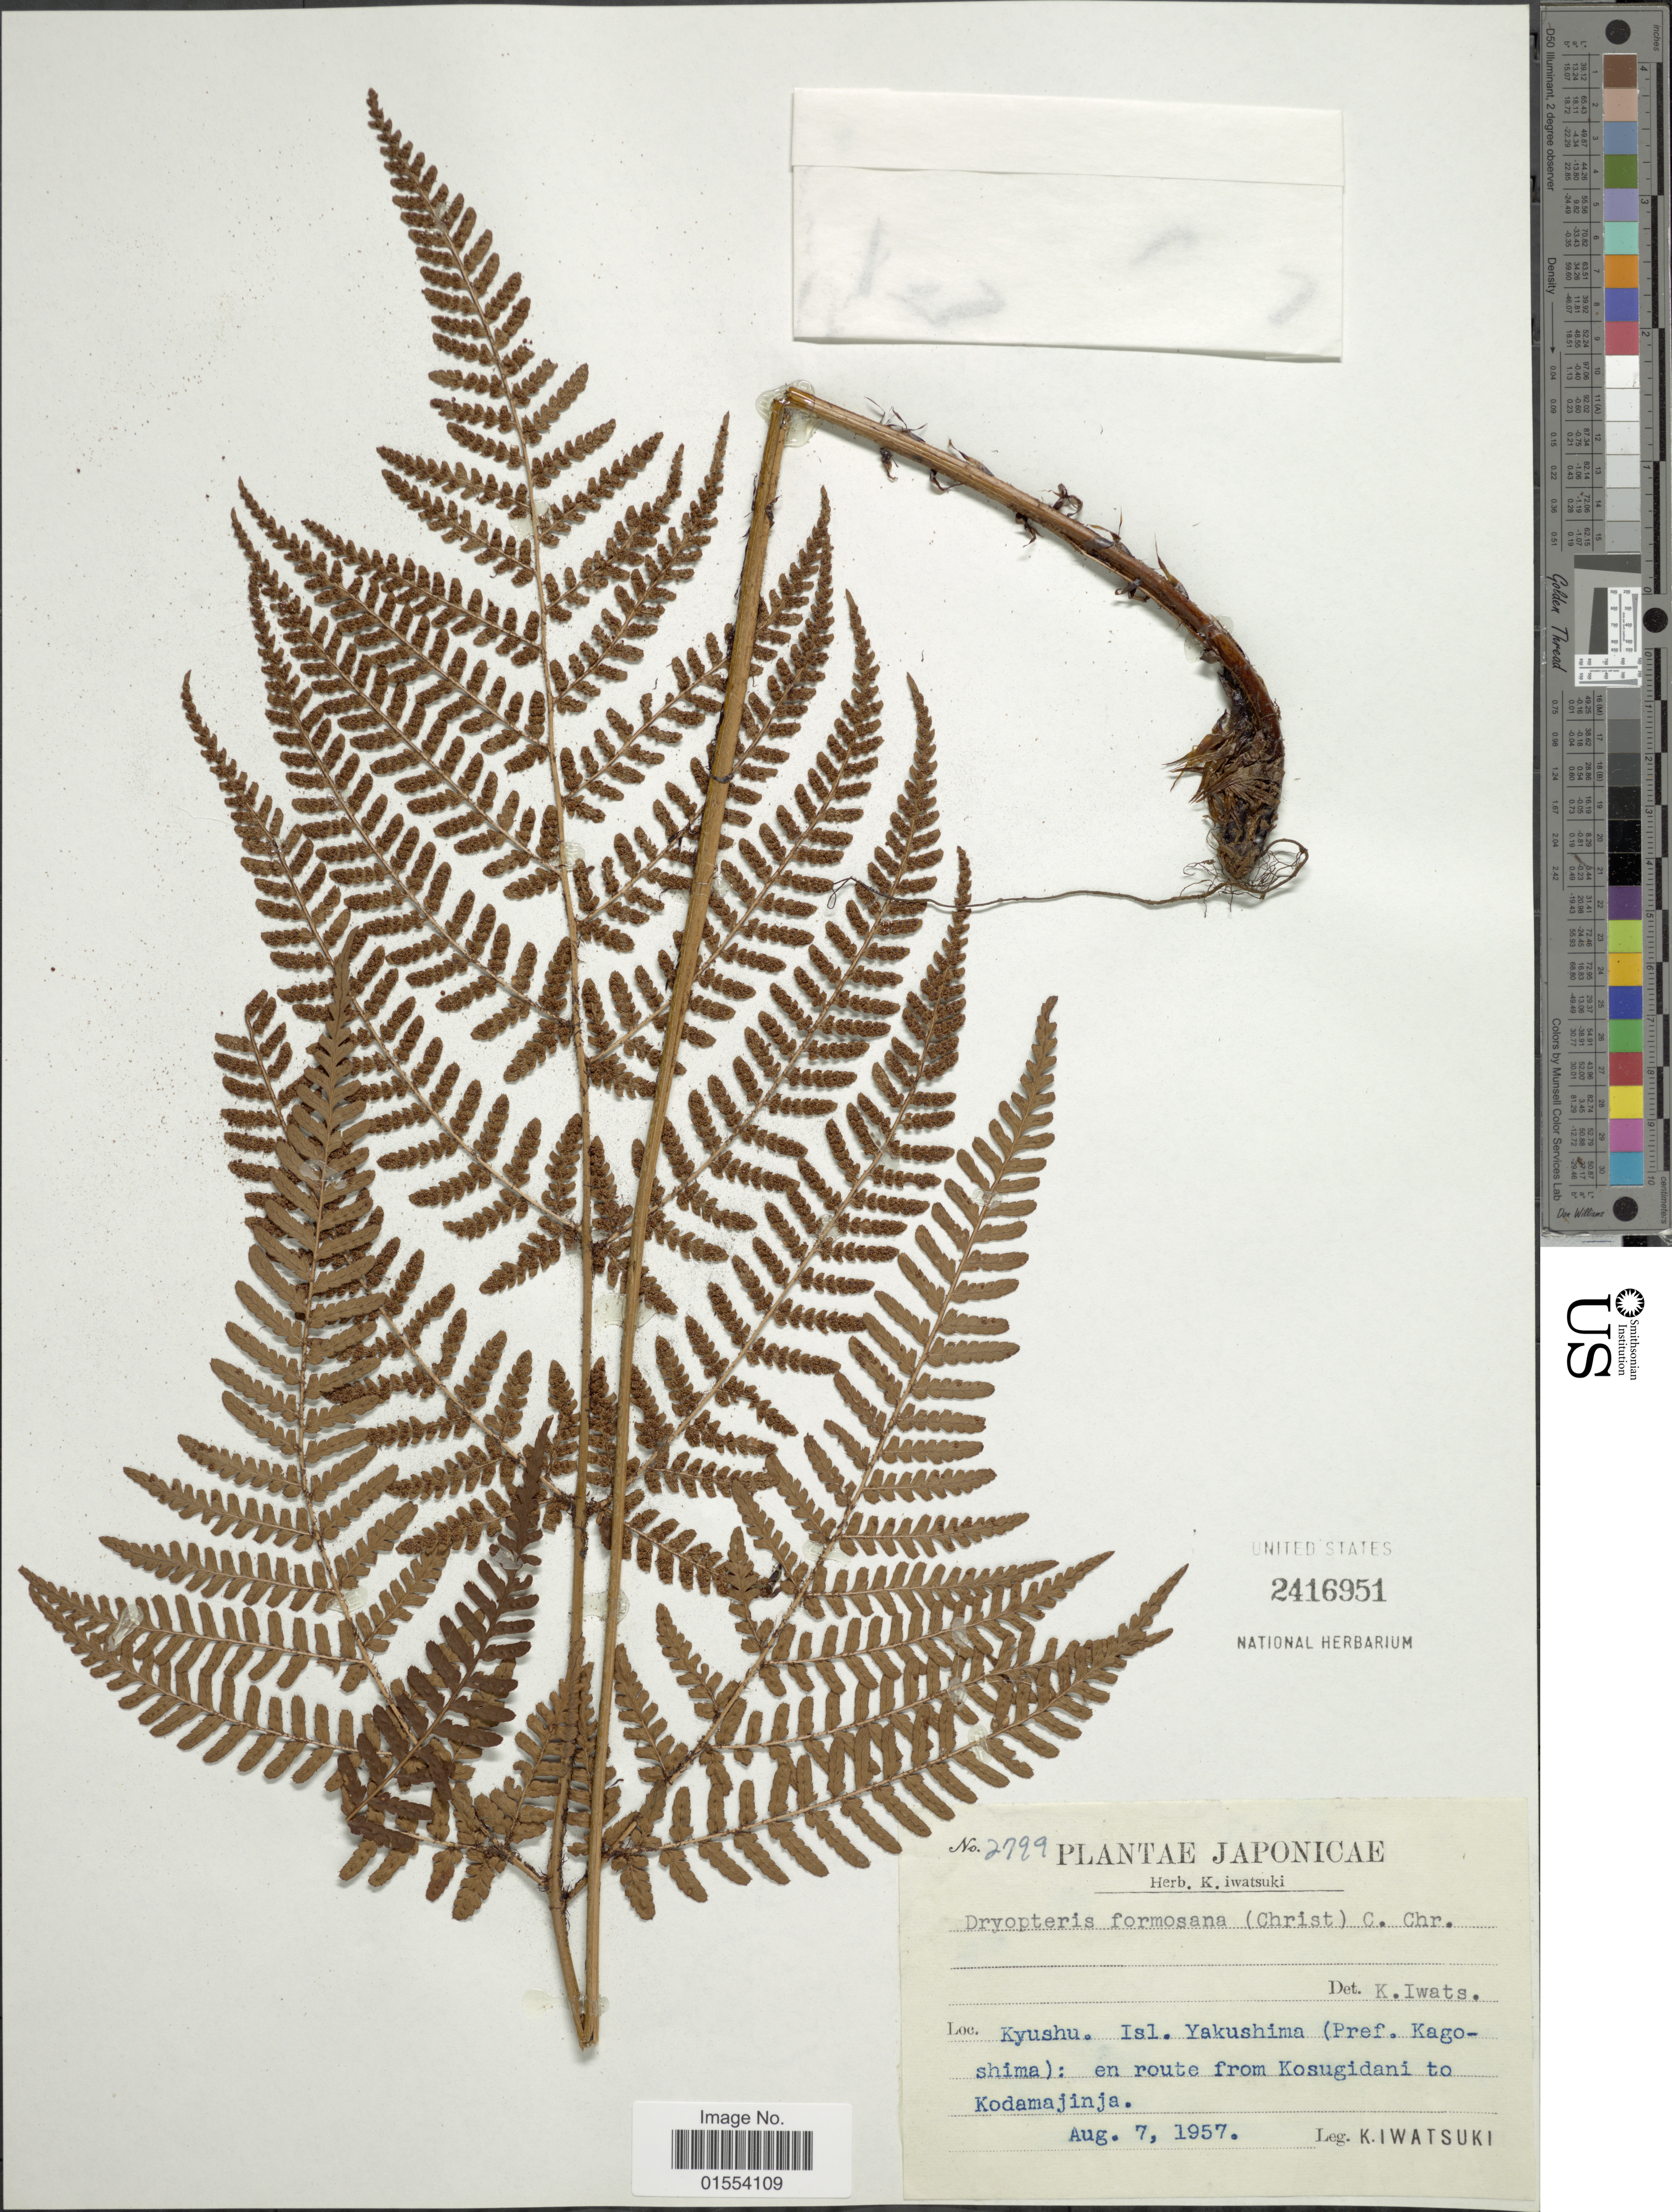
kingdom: Plantae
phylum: Tracheophyta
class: Polypodiopsida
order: Polypodiales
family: Dryopteridaceae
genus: Dryopteris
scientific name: Dryopteris formosana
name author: (Christ) C. Chr.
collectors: K. Iwatsuki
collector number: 2799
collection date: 1957-08-07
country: Japan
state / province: Kagosima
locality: Kyushu. Isl. Yakushima (Pref. Kagoshima): en route from Kosugidani to Kodamajinja.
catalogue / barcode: US 2416951